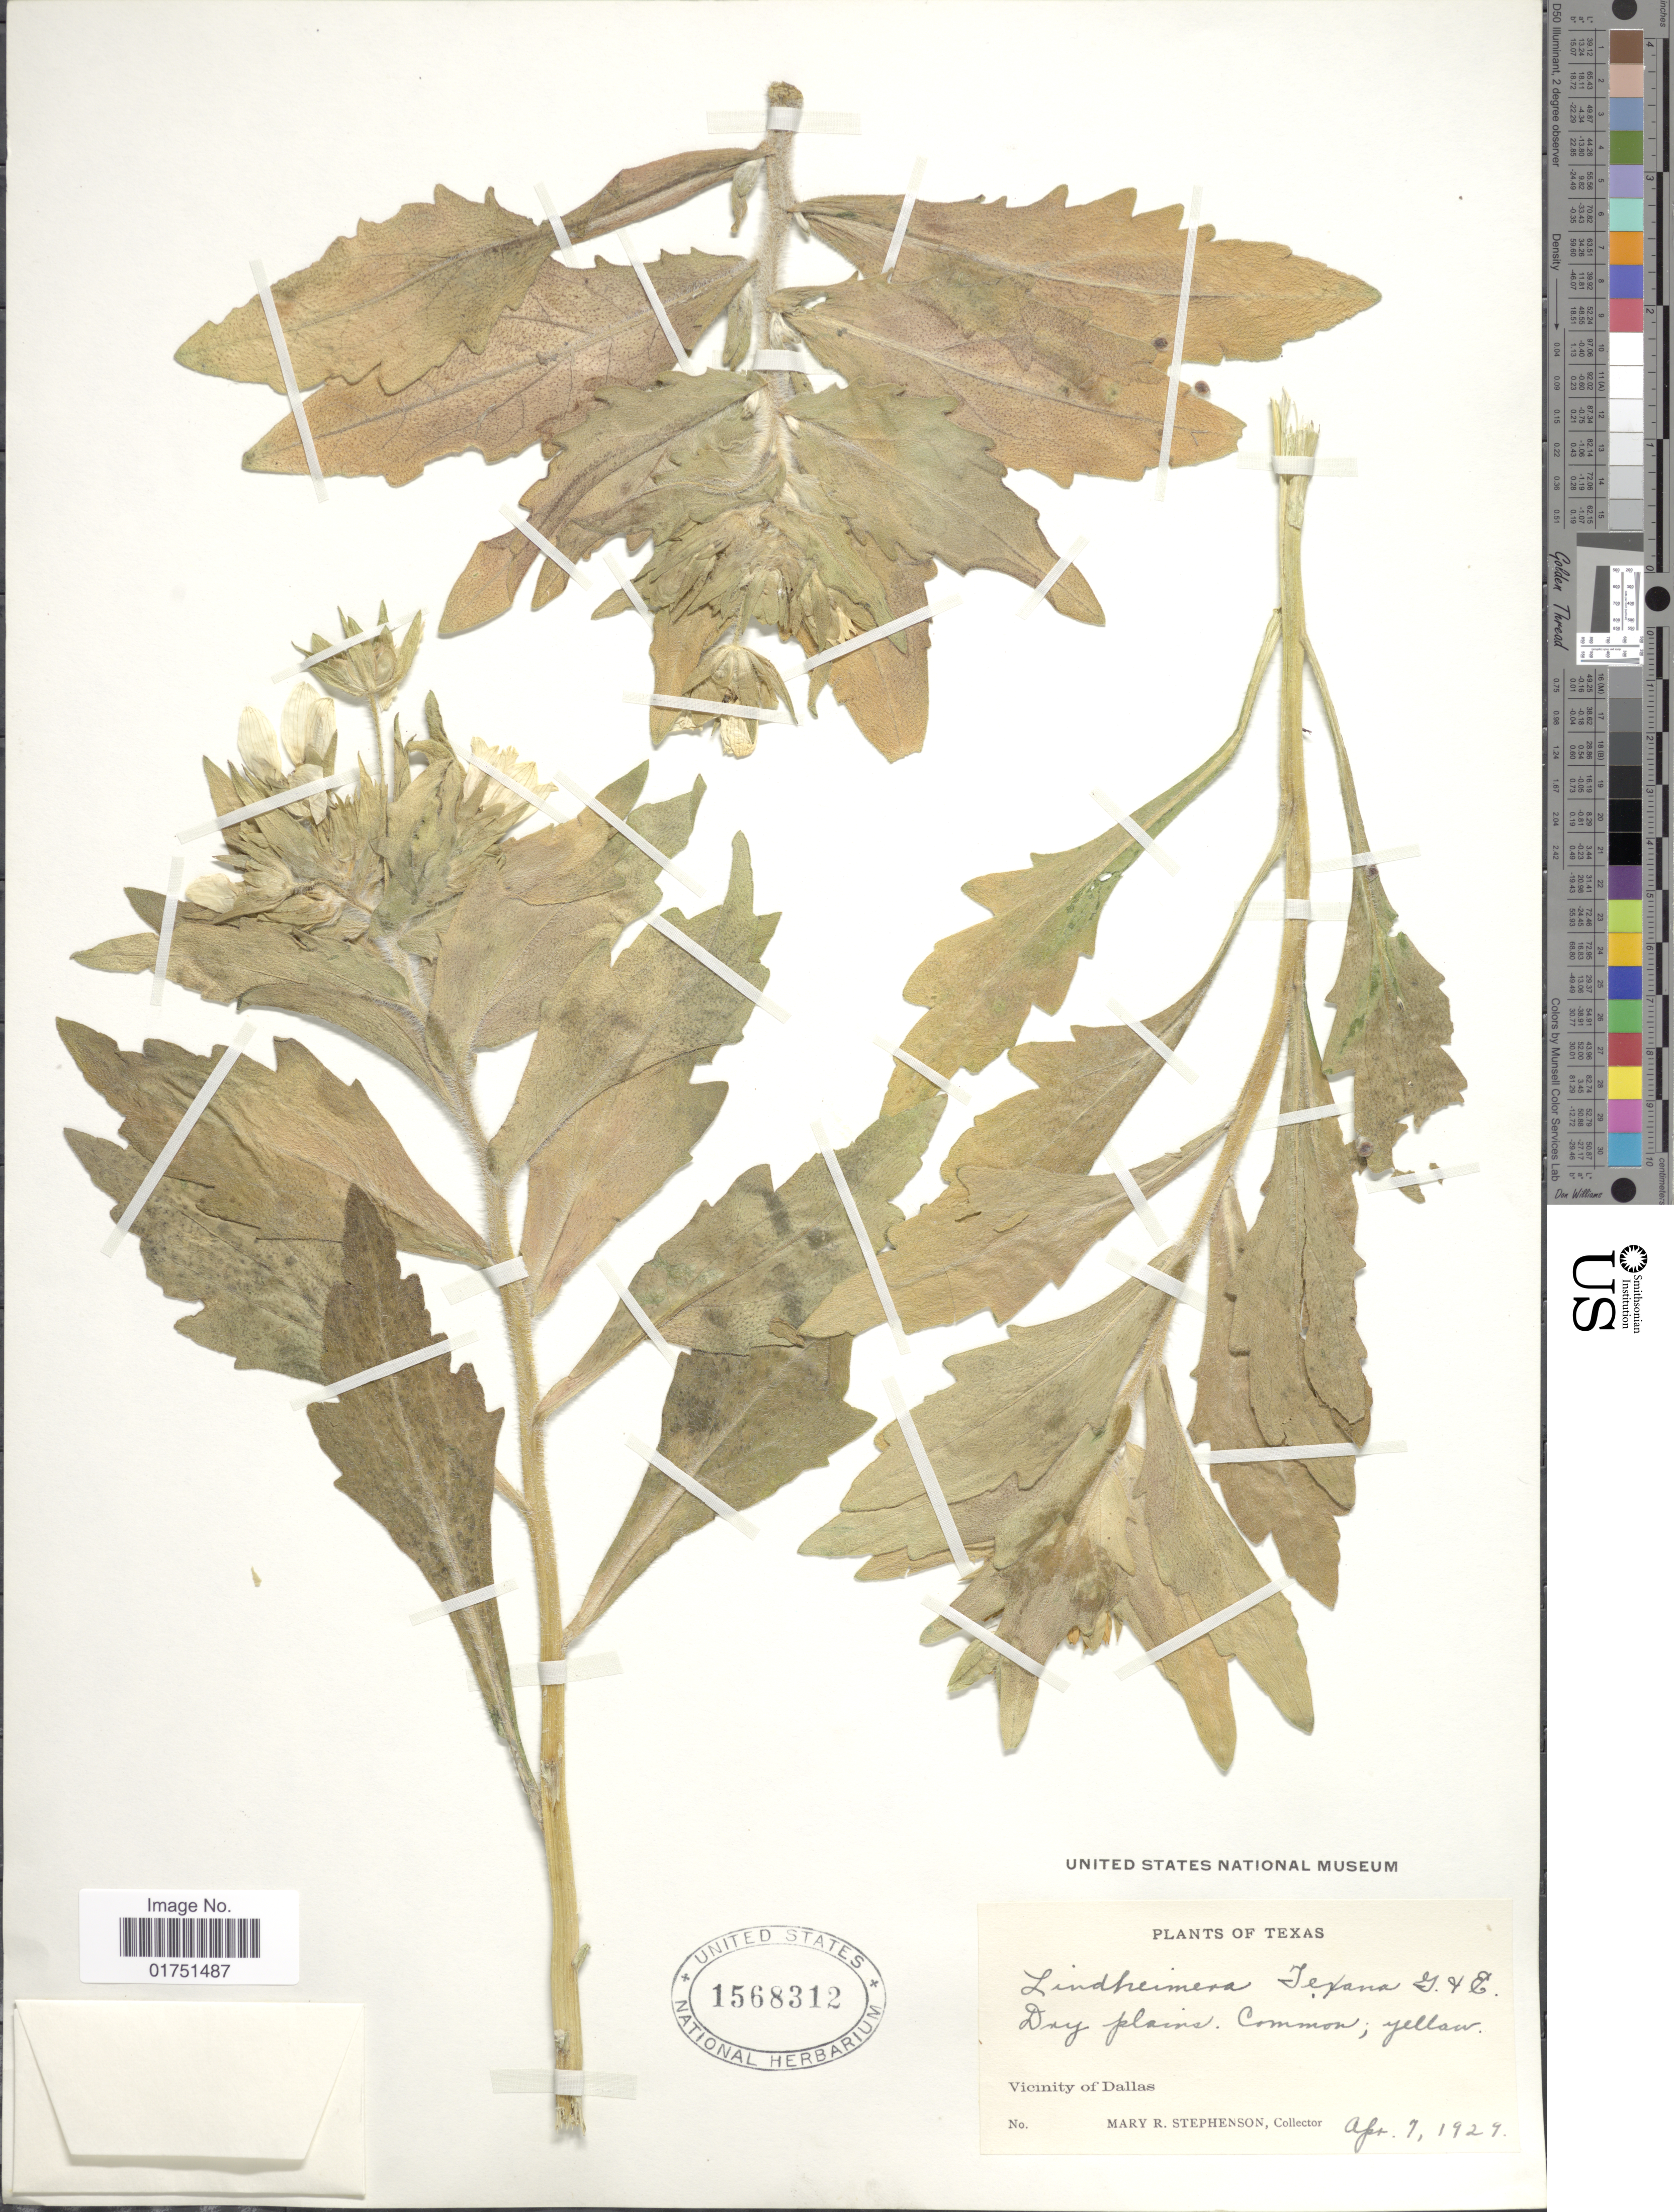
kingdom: Plantae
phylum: Tracheophyta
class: Magnoliopsida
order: Asterales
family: Asteraceae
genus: Lindheimera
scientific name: Lindheimera texana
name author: A. Gray & Engelm. in A. Gray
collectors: M. Stephenson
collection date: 1929-04-07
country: United States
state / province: Texas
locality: Dry plains. Vicinity of Dallas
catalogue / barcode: US 1568312